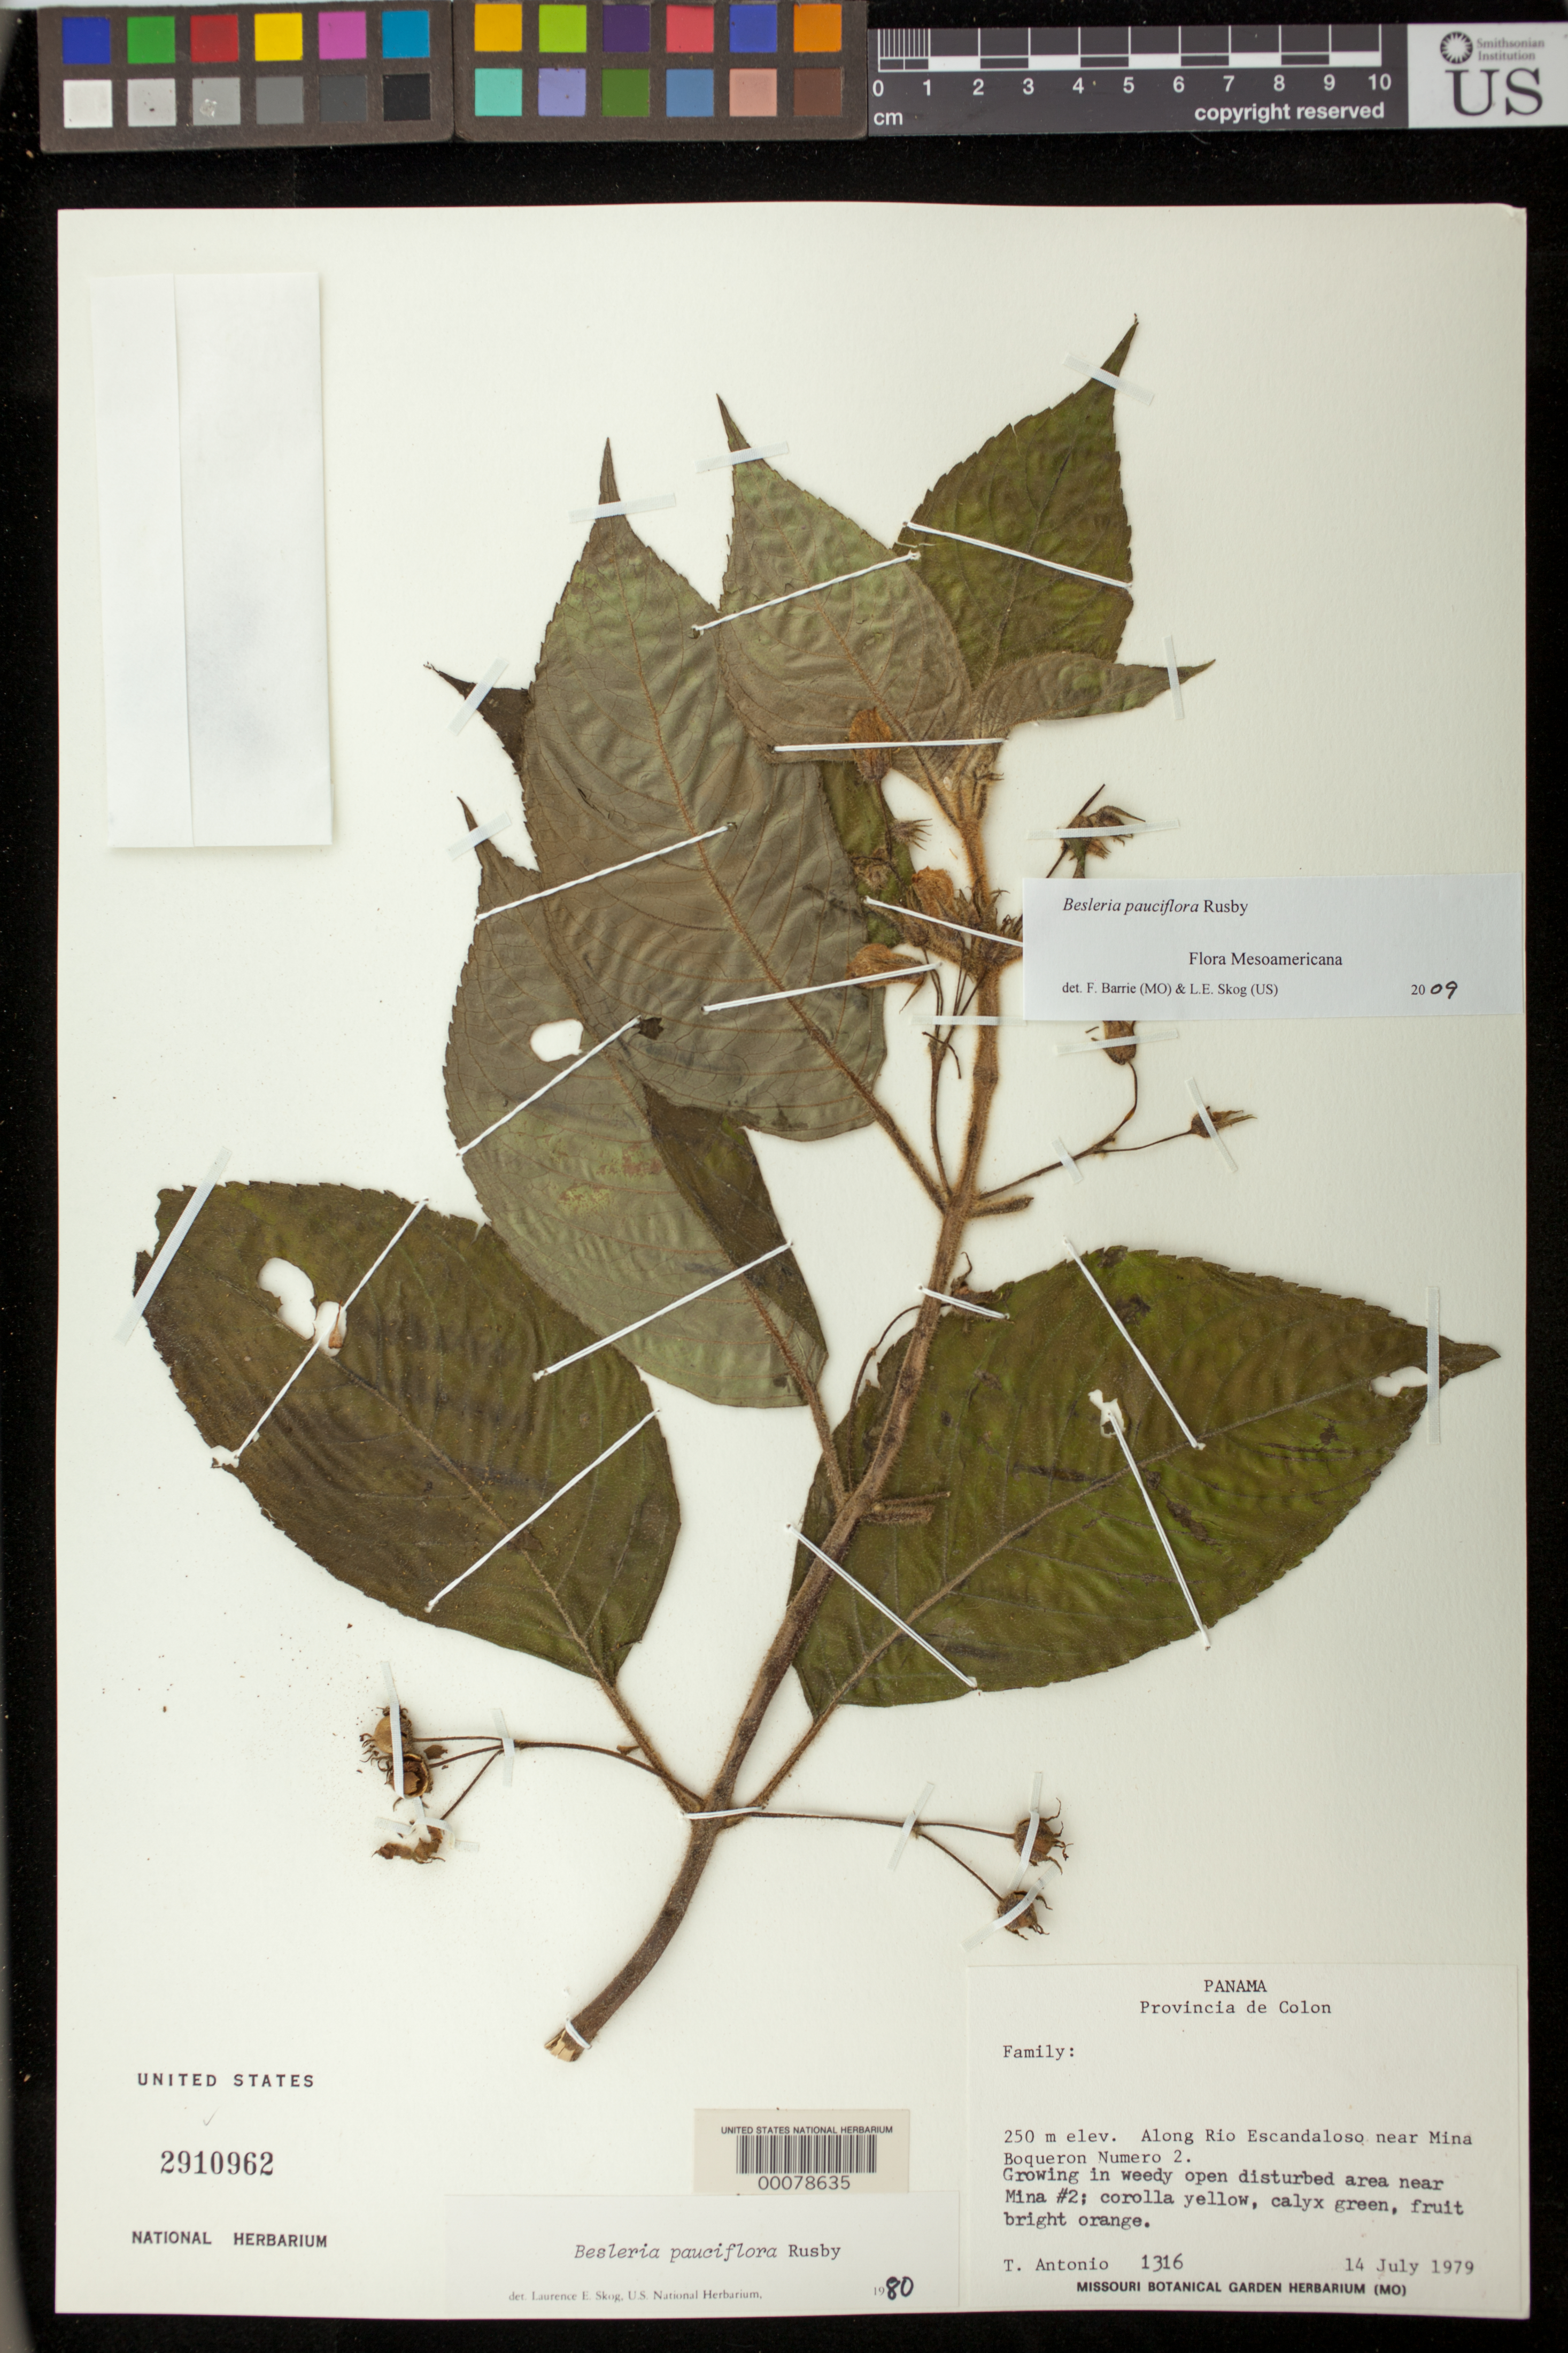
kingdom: Plantae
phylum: Tracheophyta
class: Magnoliopsida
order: Lamiales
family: Gesneriaceae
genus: Besleria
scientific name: Besleria pauciflora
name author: Rusby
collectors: T. Antonio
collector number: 1316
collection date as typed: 14 Jul 1979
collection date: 1979-07-14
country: Panama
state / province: Colón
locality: Along Rio Escandaloso near Mina Boqueron numero 2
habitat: Growing in weedy open disturbed area near mina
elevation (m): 250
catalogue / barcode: US 2910962